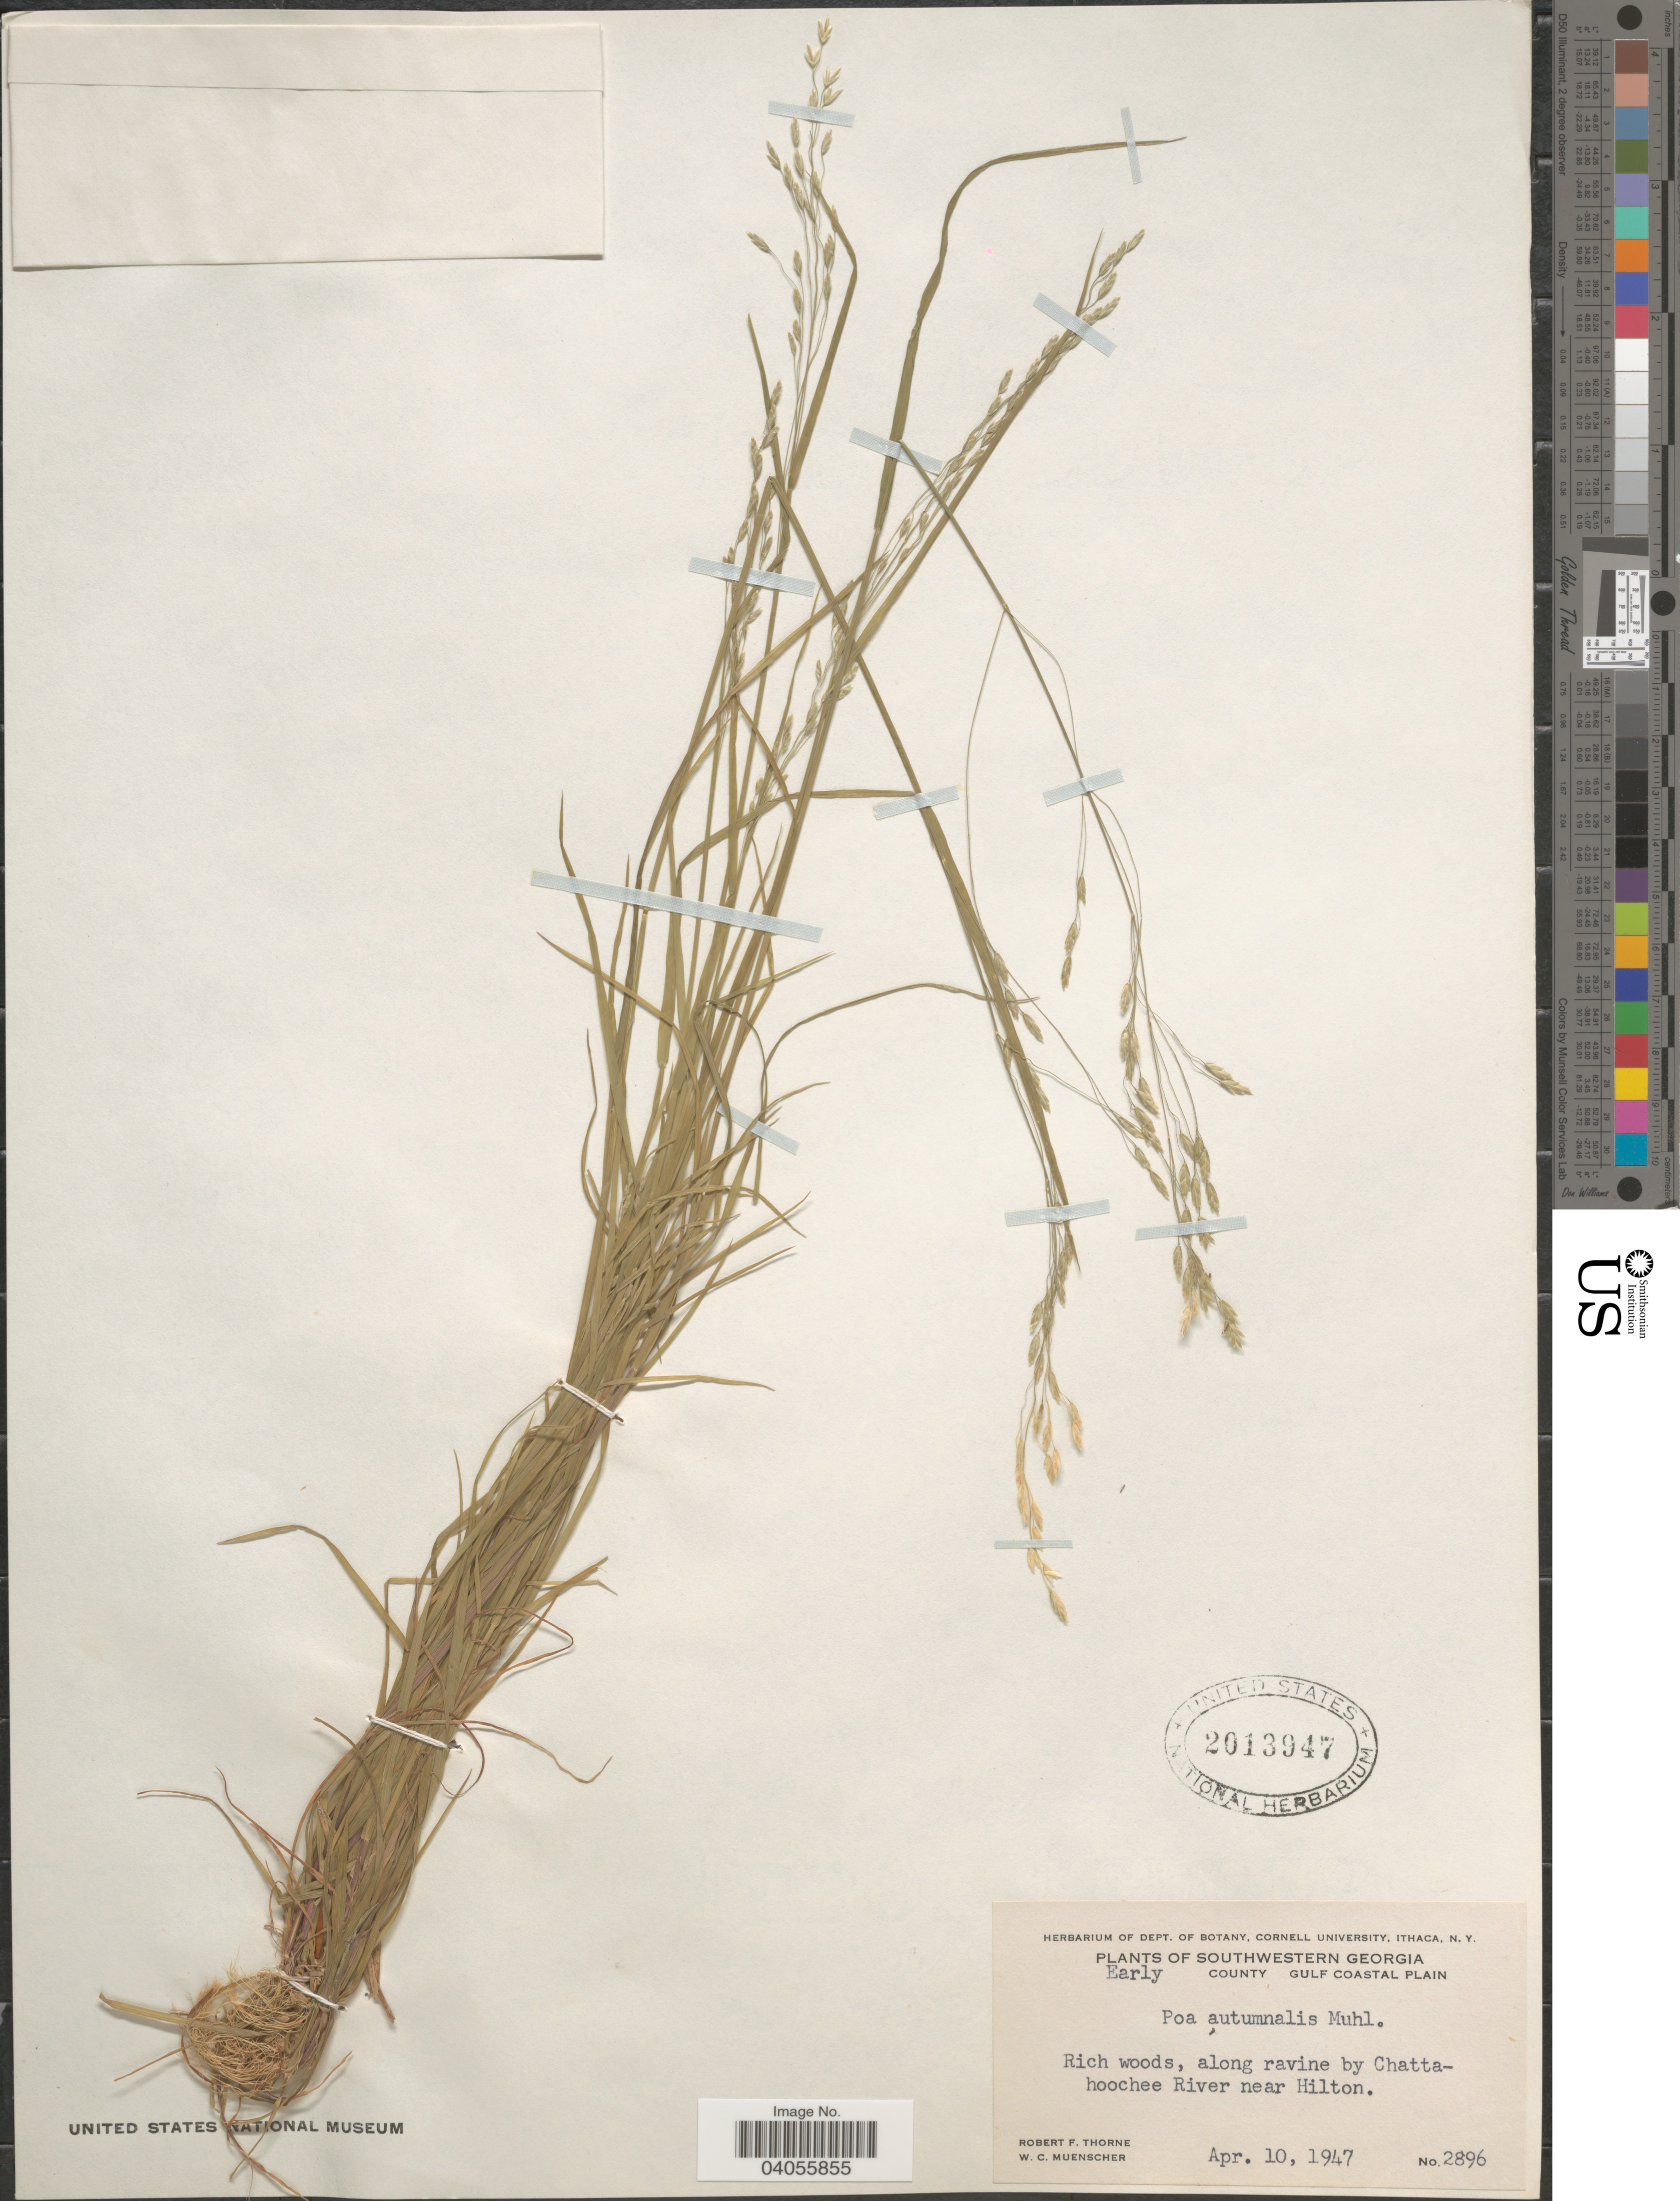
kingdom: Plantae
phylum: Tracheophyta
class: Liliopsida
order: Poales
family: Poaceae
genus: Poa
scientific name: Poa autumnalis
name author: Muhl. ex Elliott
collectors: R. F. Thorne & W. Muenscher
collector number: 2896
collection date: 1947-04-10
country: United States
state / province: Georgia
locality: Southwestern Georgia. Early County Gulf Coastal Plain. Rich woods, along ravine by Chattahoochee River near Hilton.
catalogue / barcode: US 2013947